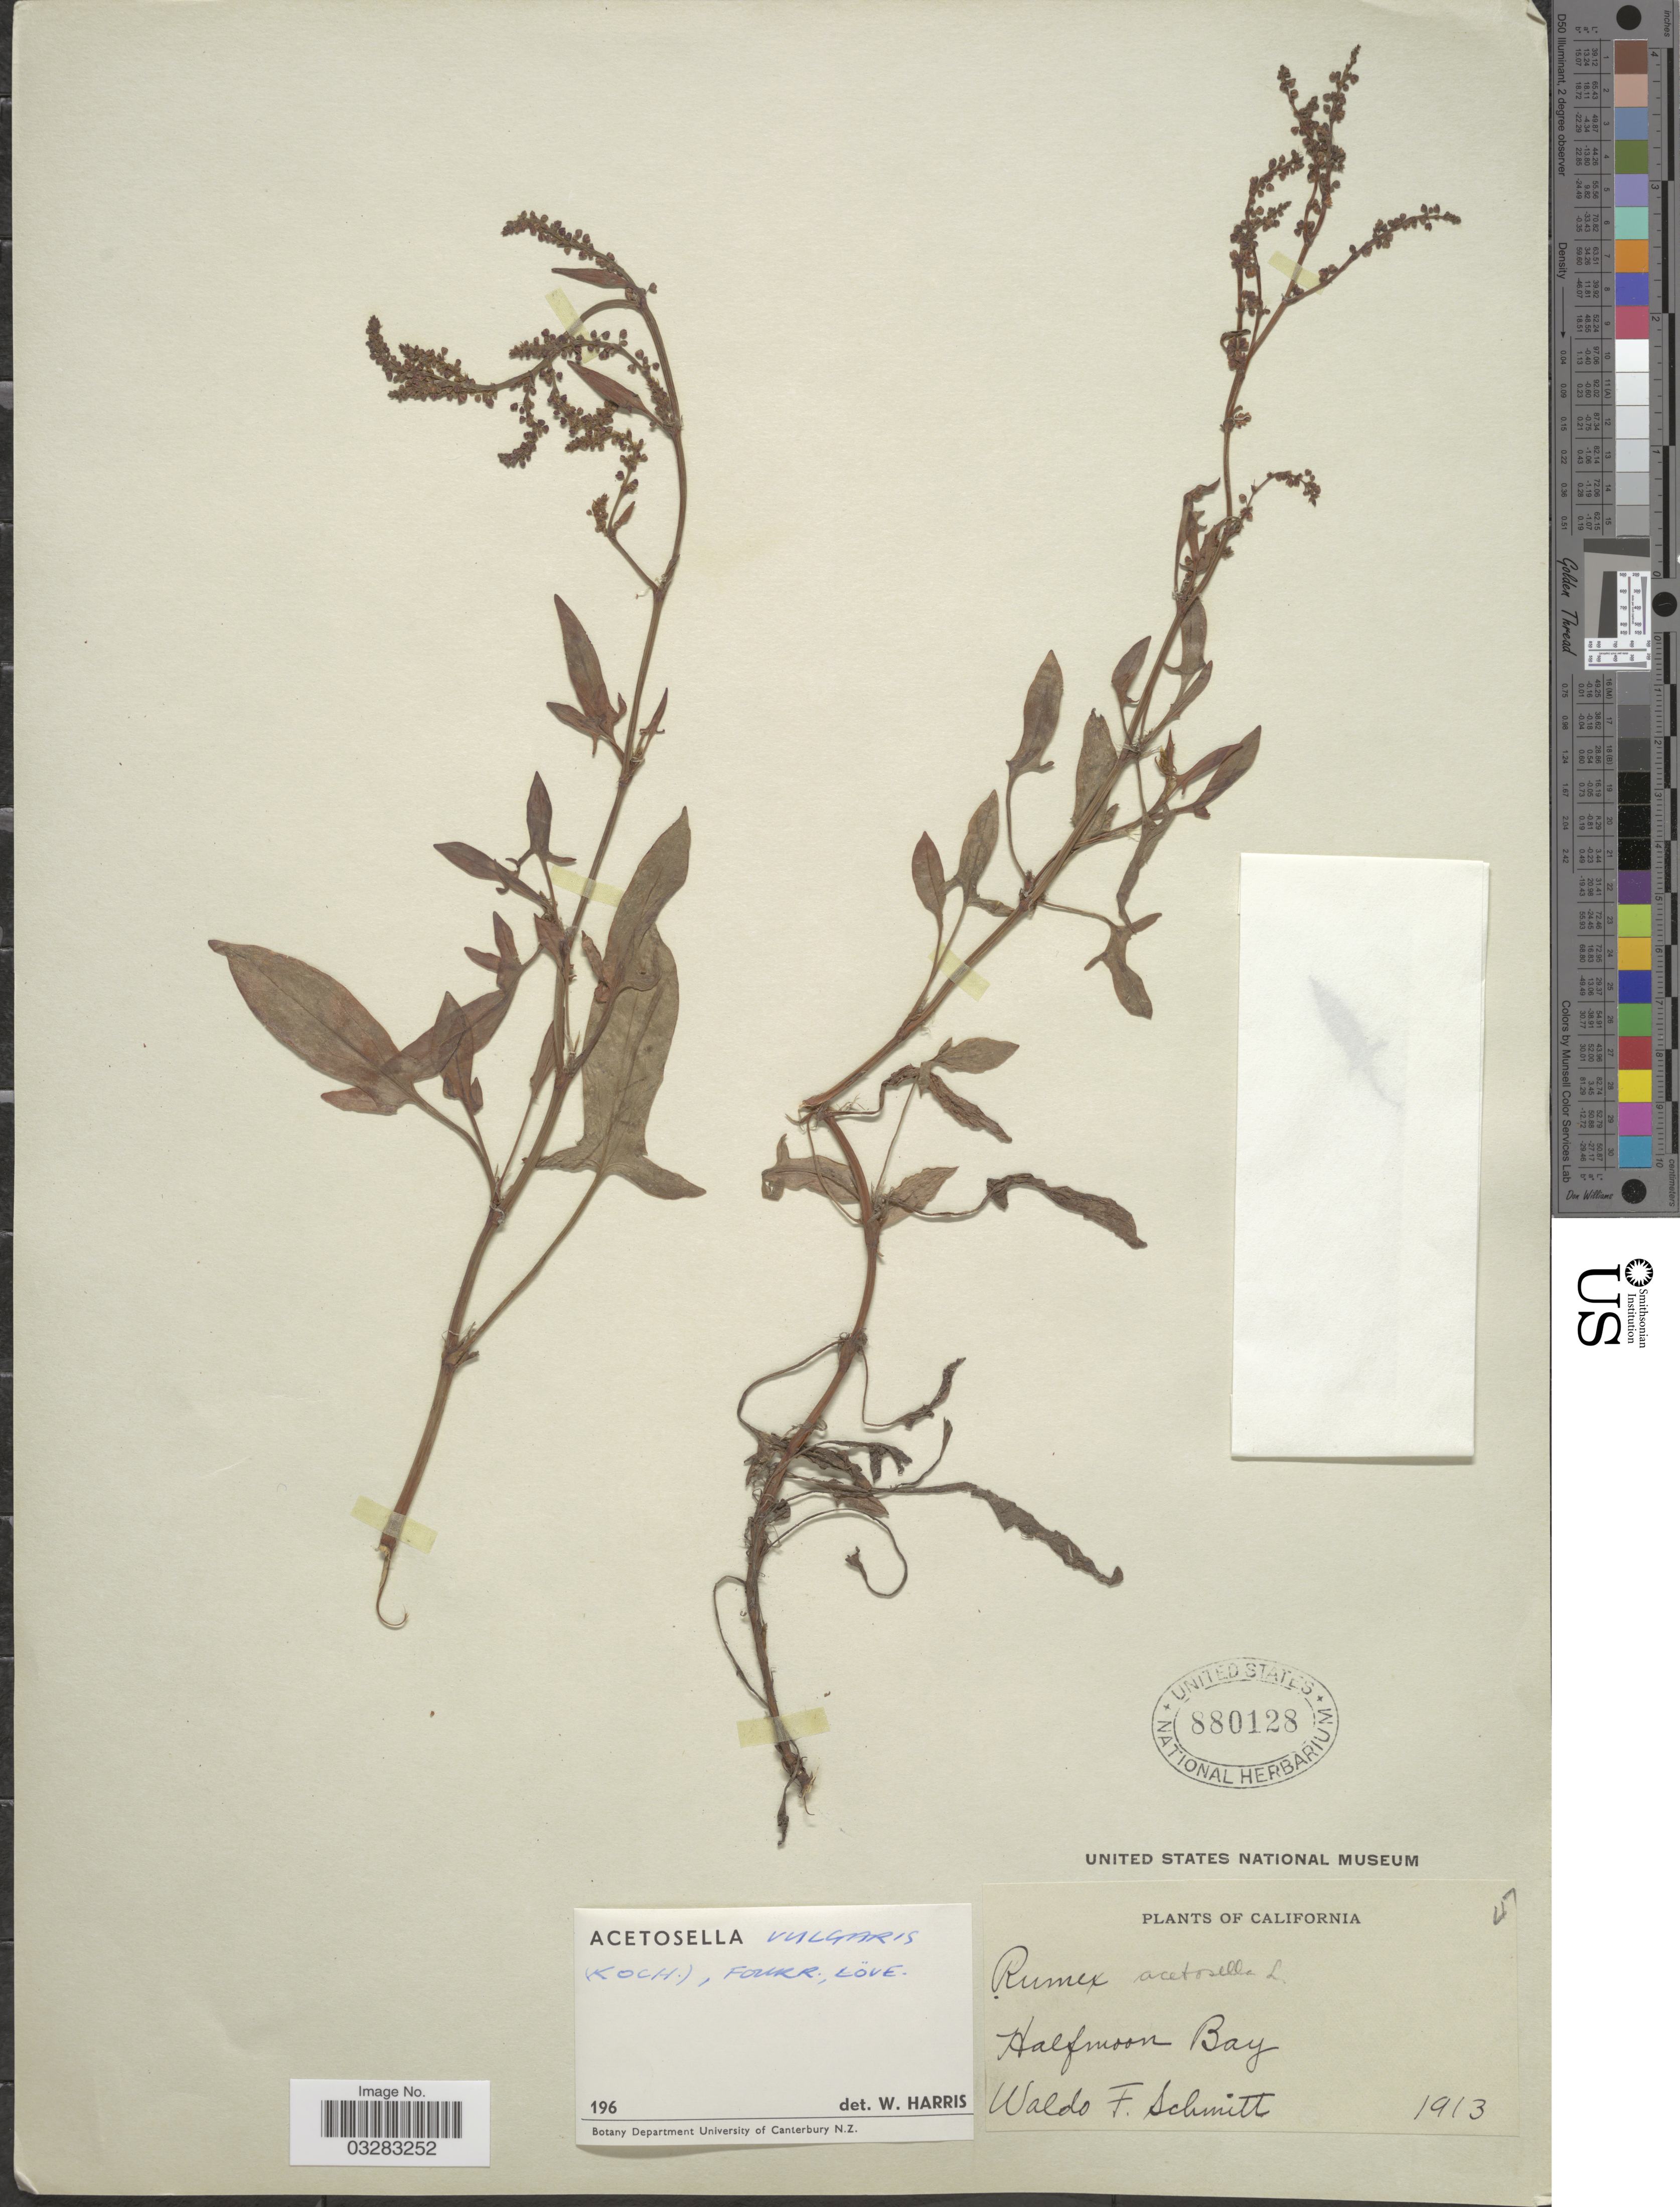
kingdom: Plantae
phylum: Tracheophyta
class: Magnoliopsida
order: Caryophyllales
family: Polygonaceae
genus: Rumex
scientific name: Rumex acetosella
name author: L.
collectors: W. F. Schmitt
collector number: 47*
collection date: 1913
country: United States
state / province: California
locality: Halfmoon Bay.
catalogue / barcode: US 880128